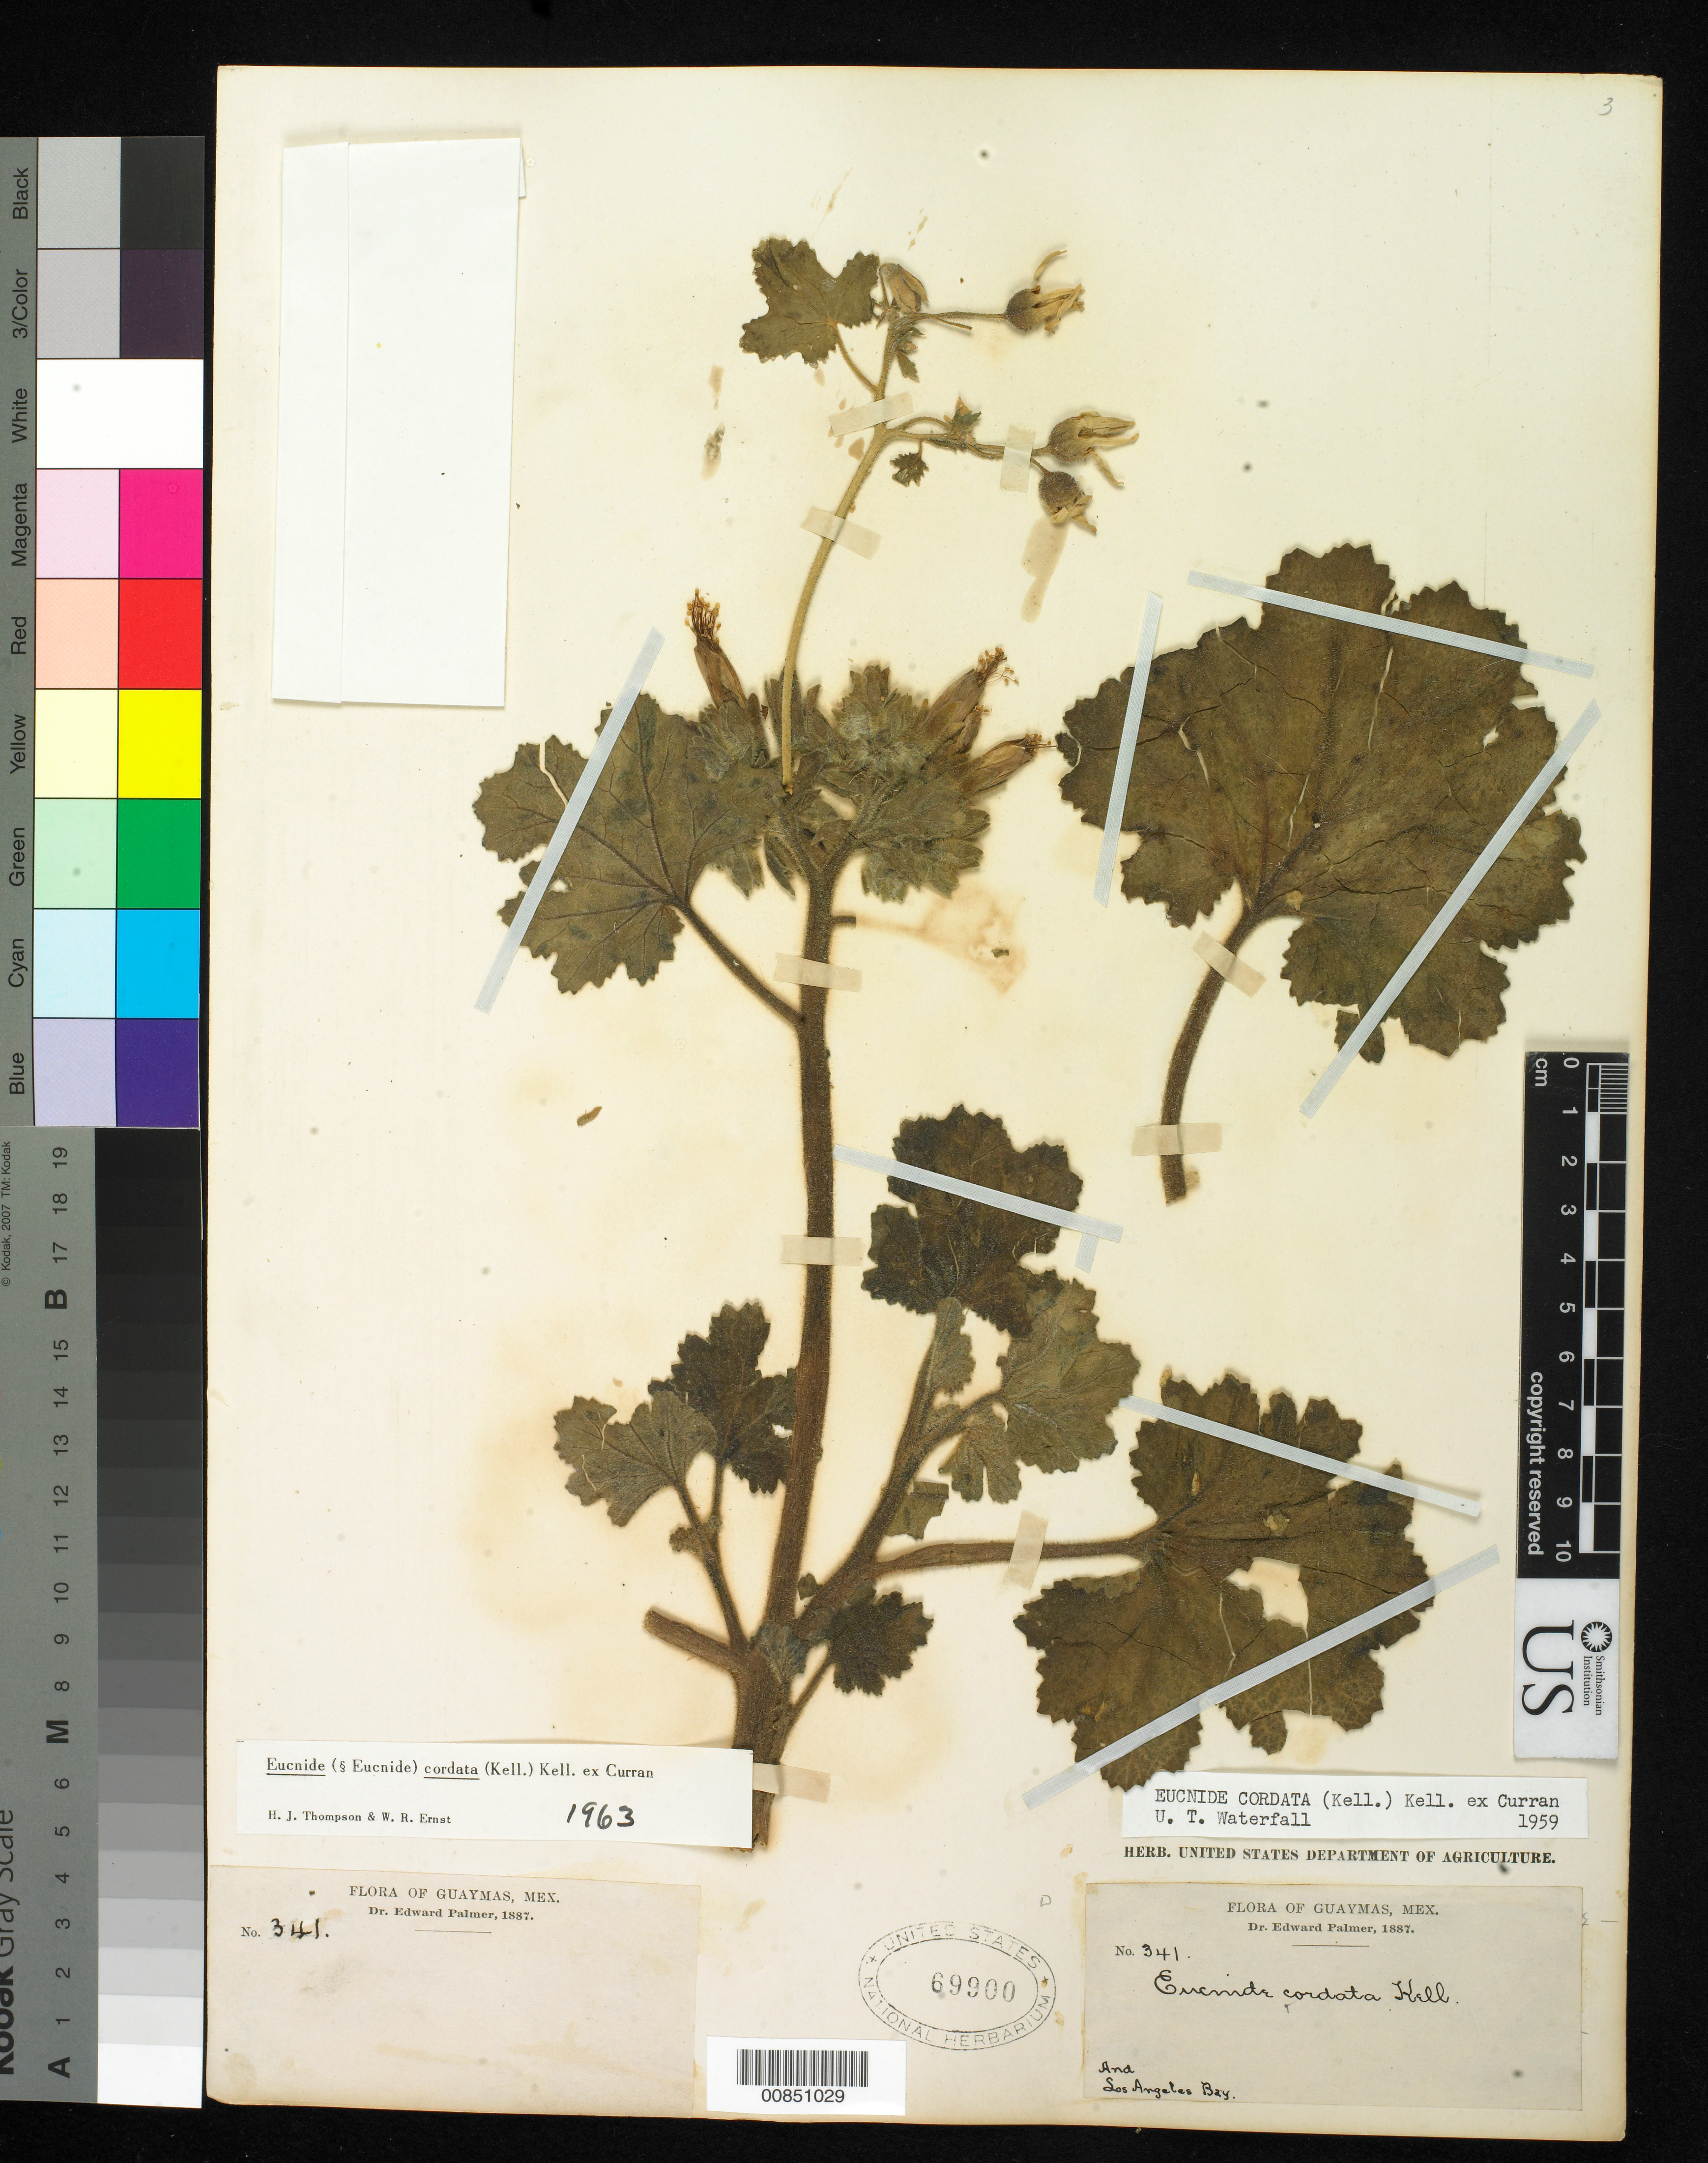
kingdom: Plantae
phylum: Tracheophyta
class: Magnoliopsida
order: Cornales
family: Loasaceae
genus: Eucnide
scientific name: Eucnide cordata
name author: (Kell.) Kellogg ex Curran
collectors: E. Palmer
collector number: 341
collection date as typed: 1887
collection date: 1887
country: Mexico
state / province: Baja California Norte / Sonora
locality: Guaymas Sonora and Los Angeles Bay, Baja California.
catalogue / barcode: US 69900